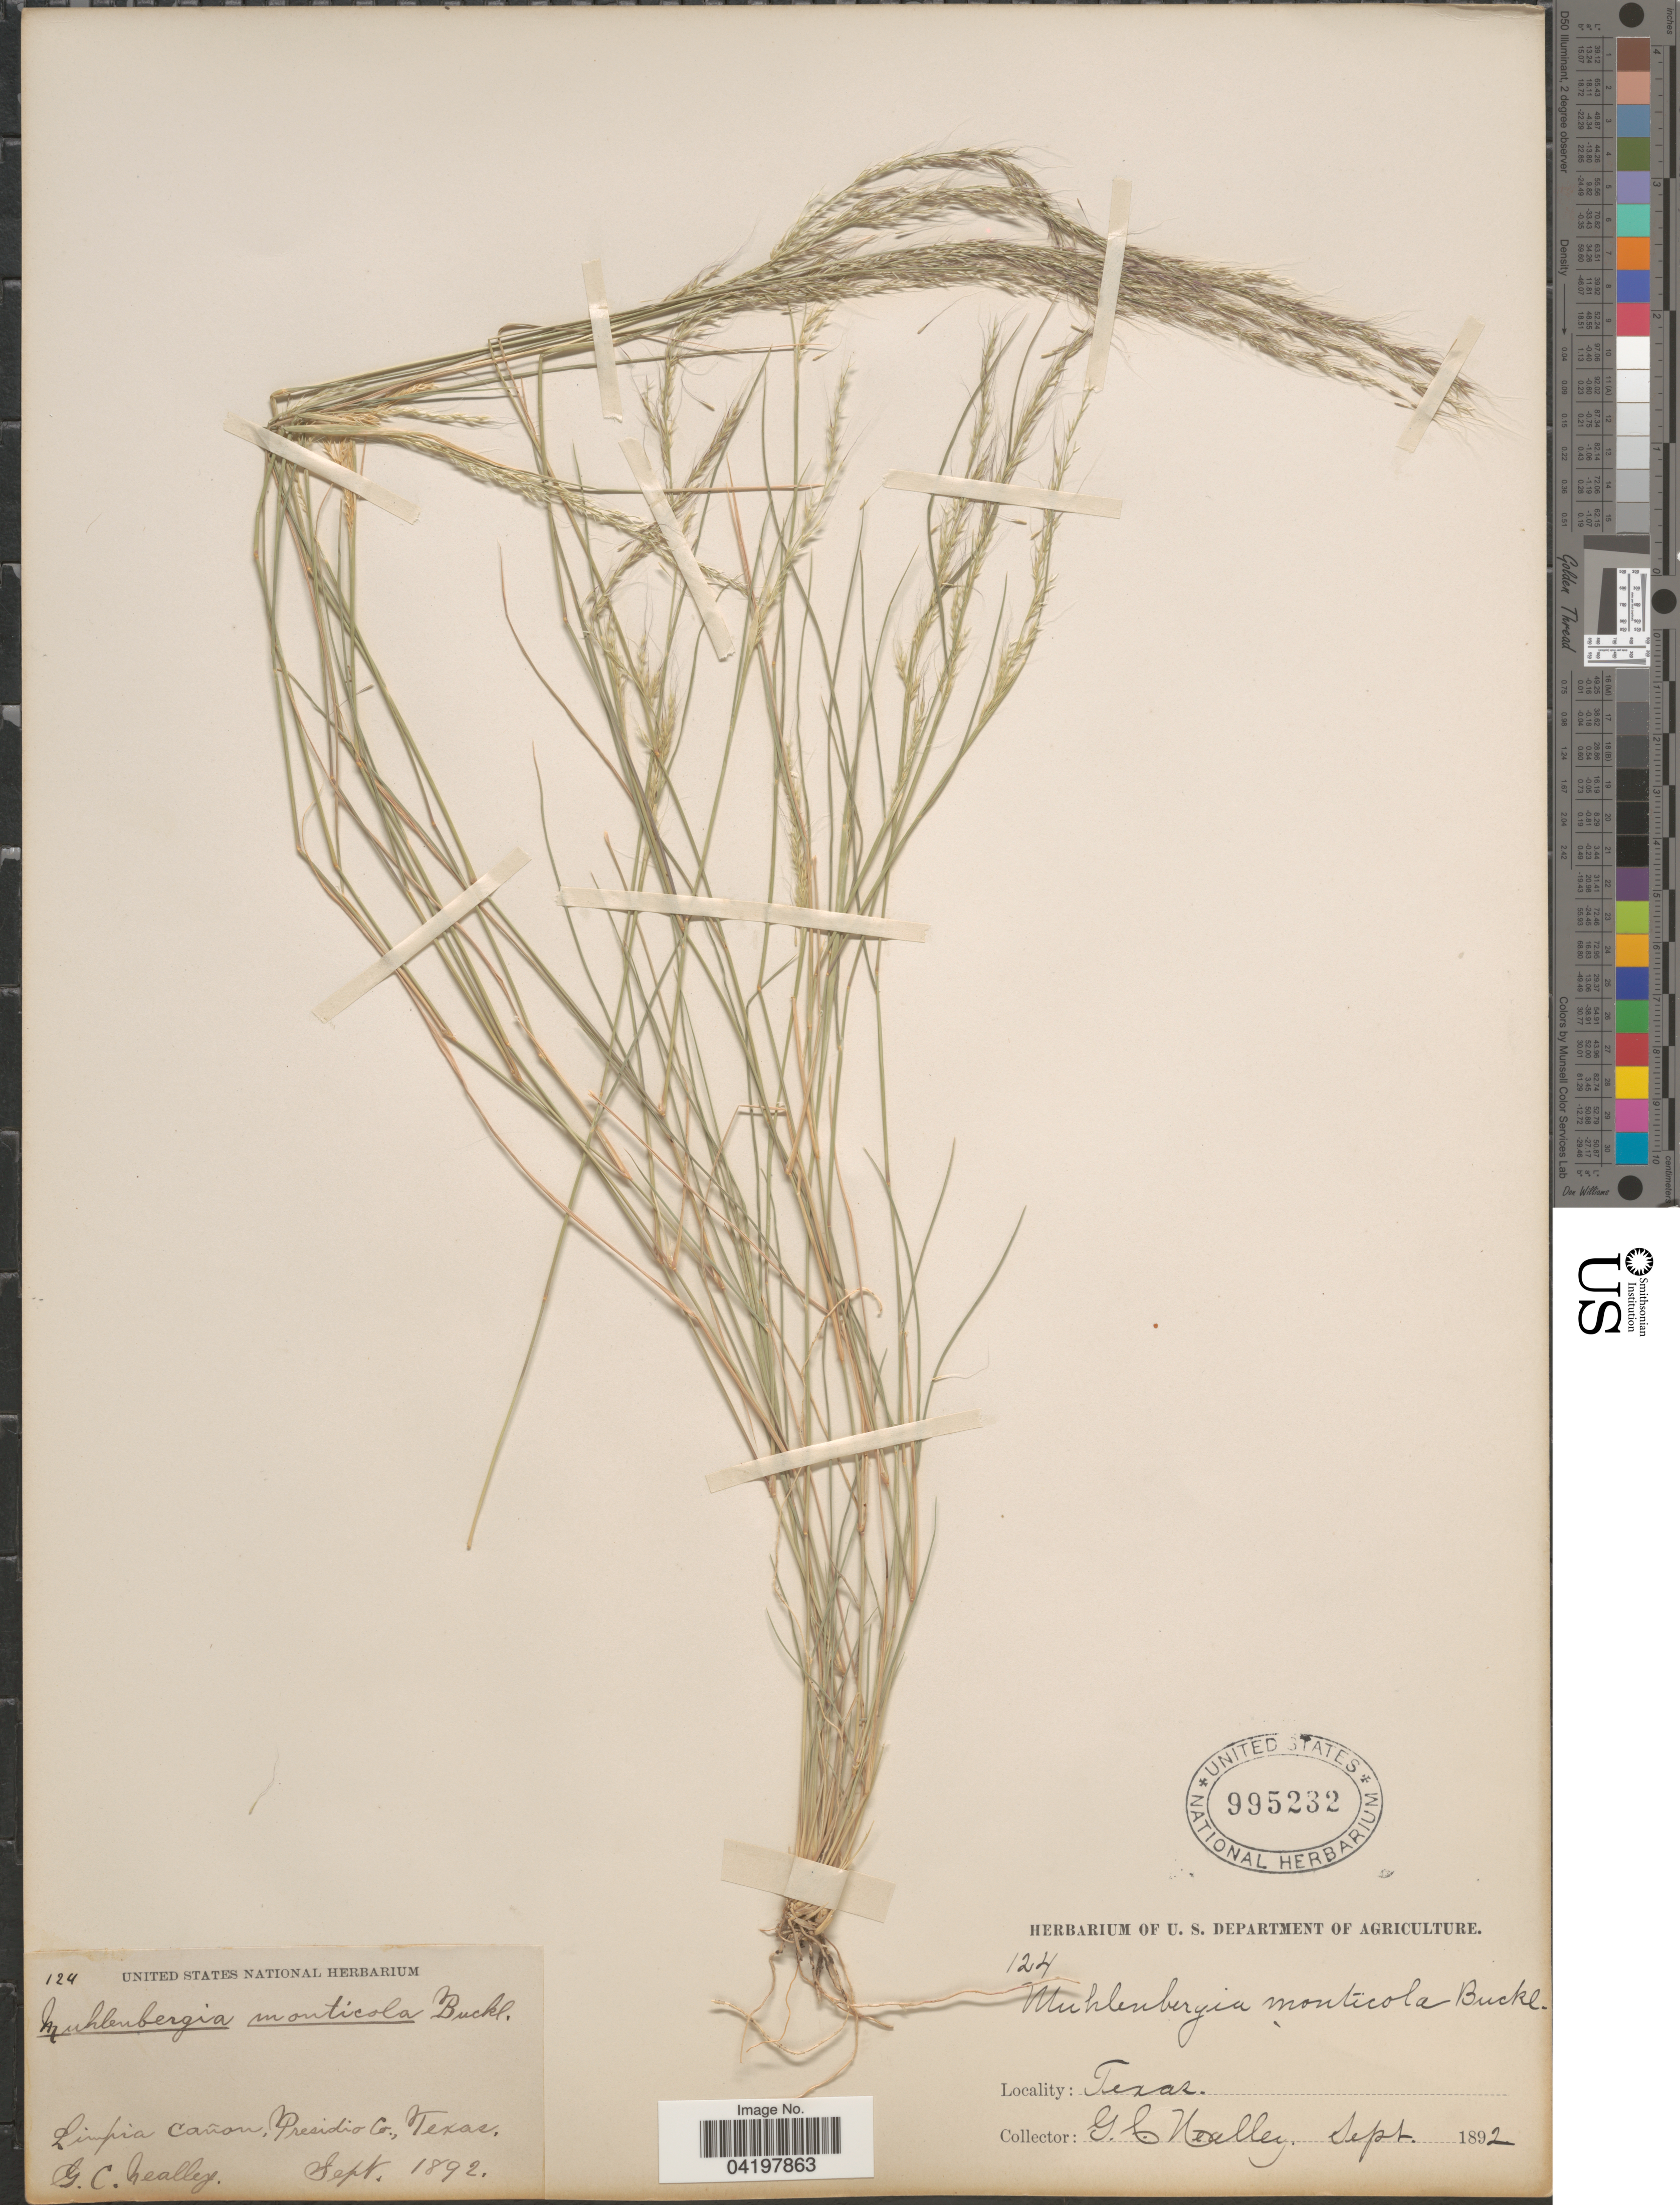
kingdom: Plantae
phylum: Tracheophyta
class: Liliopsida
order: Poales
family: Poaceae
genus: Muhlenbergia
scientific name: Muhlenbergia tenuifolia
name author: (Kunth) Kunth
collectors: G. C. Nealley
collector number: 124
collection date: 1892-09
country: United States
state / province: Texas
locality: Limpia Cañon, Presidio Co.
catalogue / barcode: US 995232